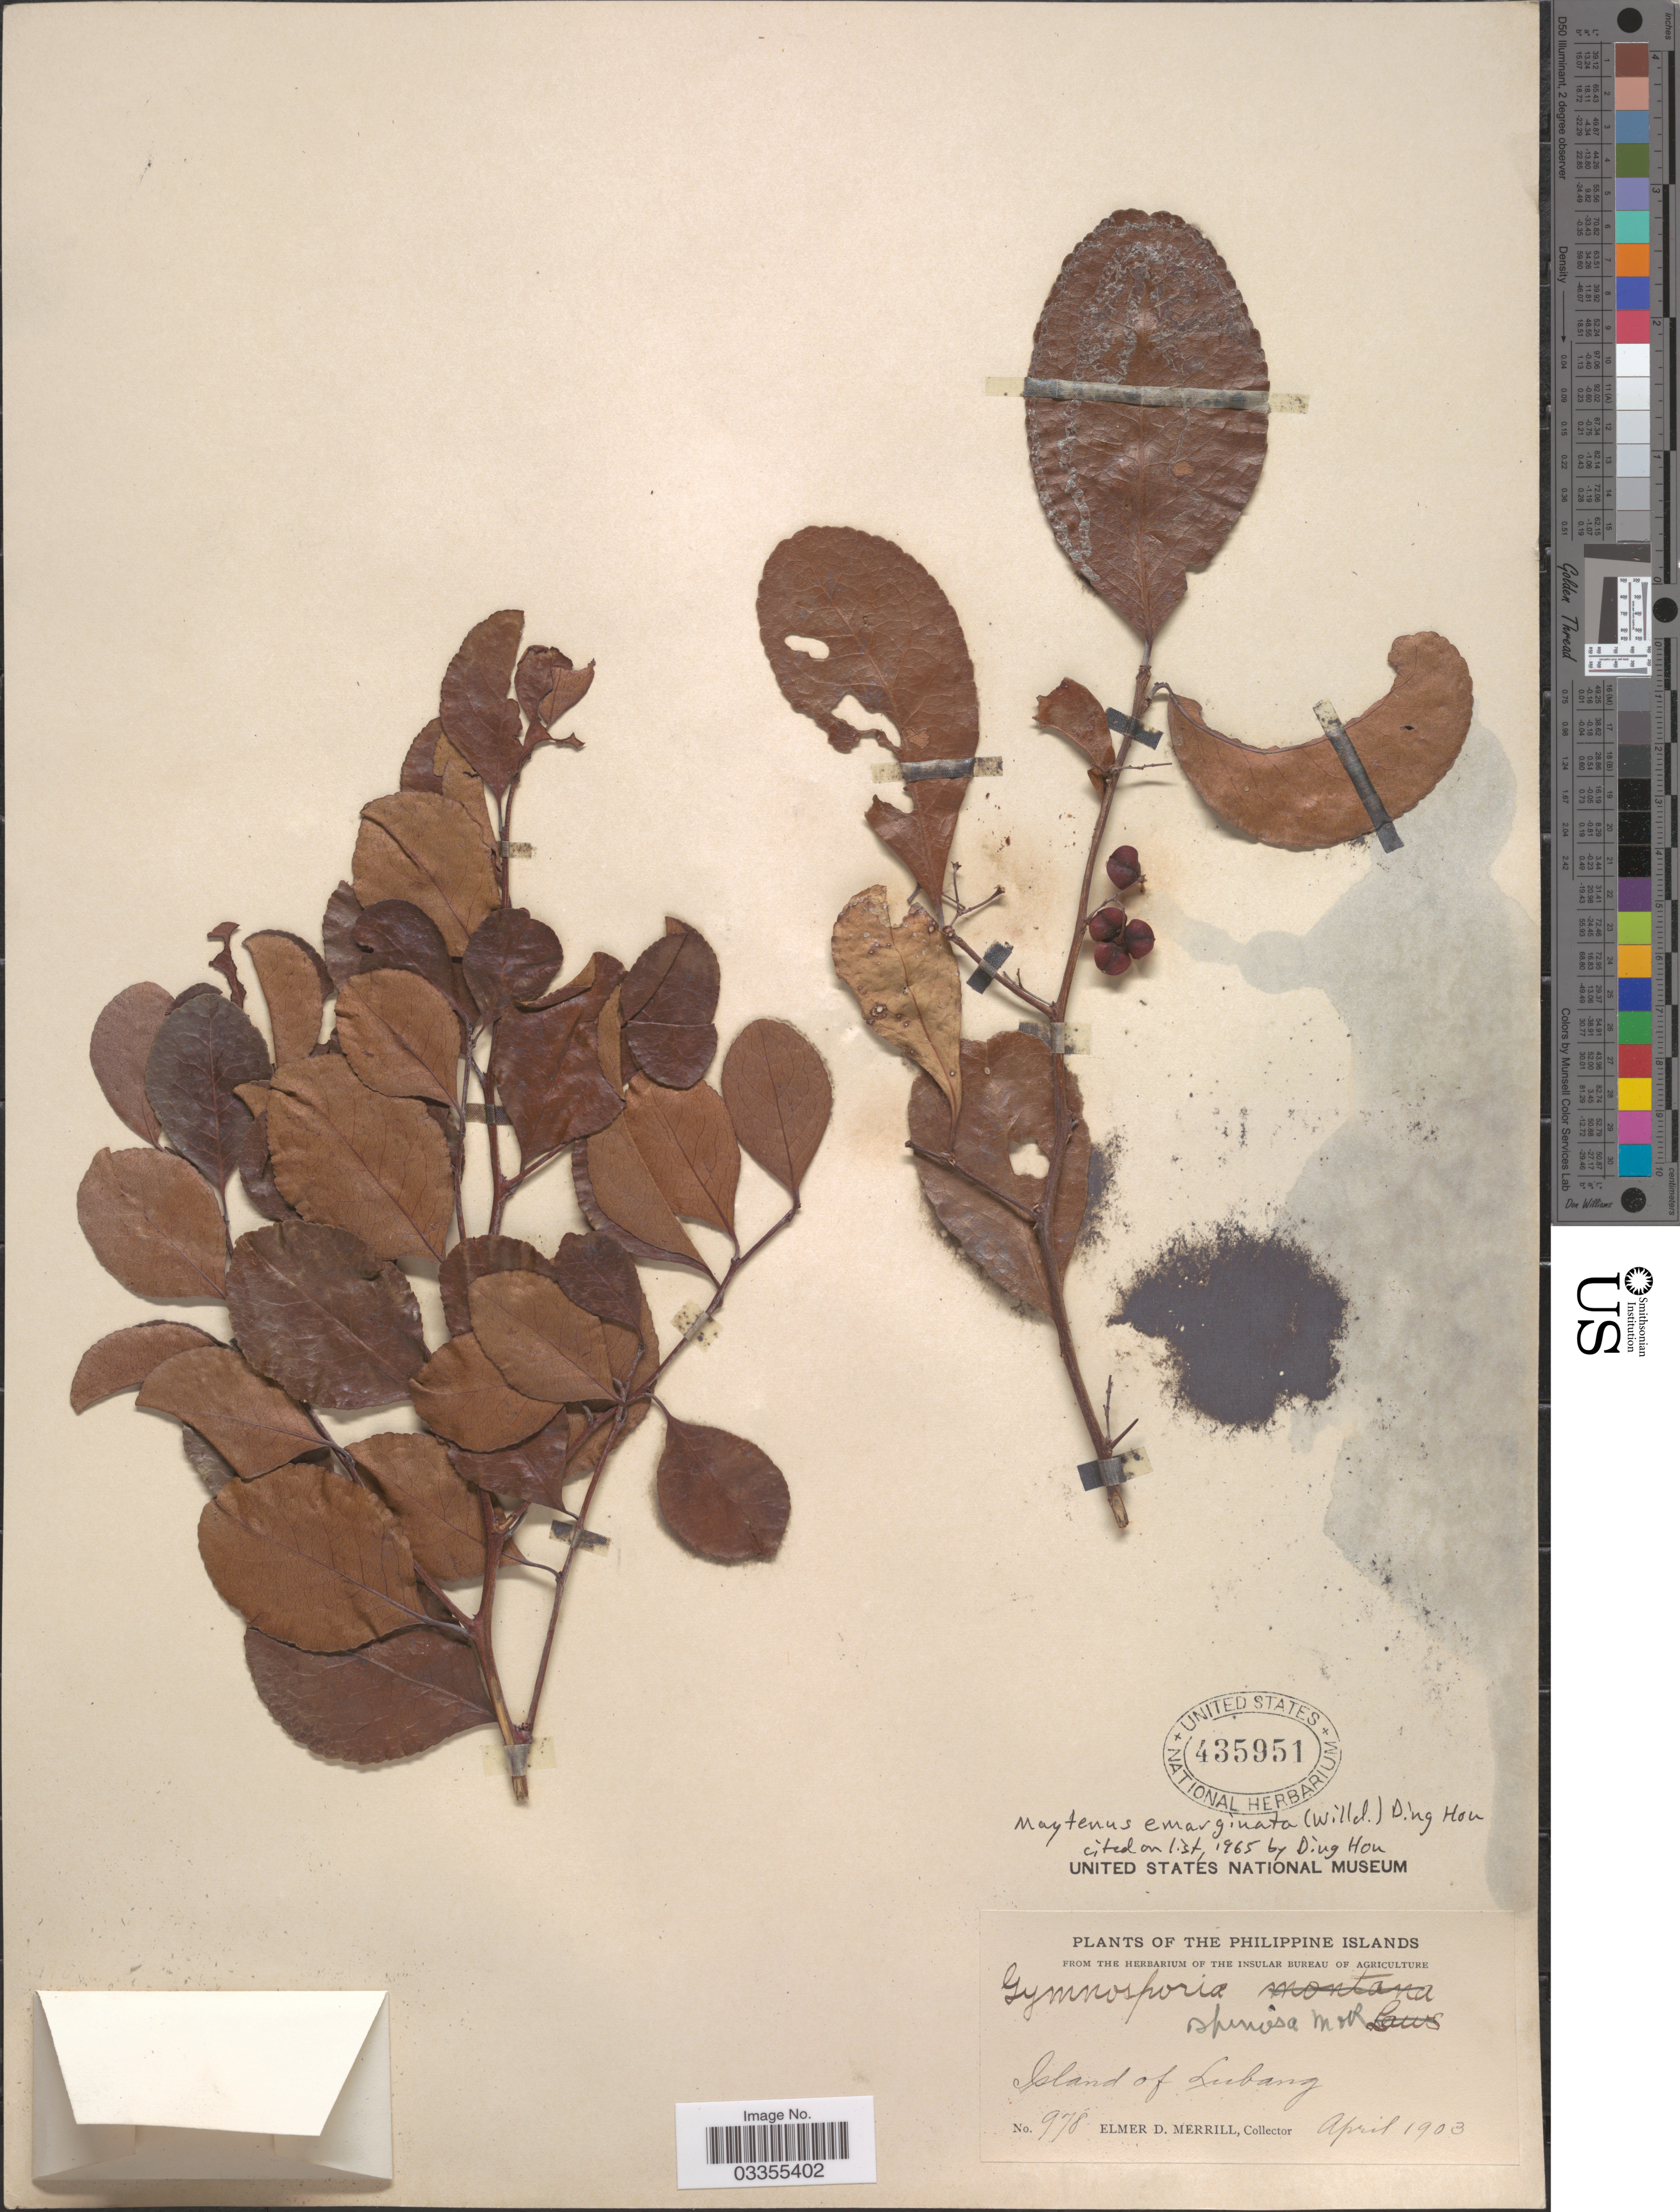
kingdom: Plantae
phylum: Tracheophyta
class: Magnoliopsida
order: Celastrales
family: Celastraceae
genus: Gymnosporia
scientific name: Gymnosporia spinosa var. spinosa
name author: (Blanco) Merr. & Rolfe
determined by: Strong, Mark T., (BOT), Smithsonian Institution - National Museum of Natural History (UNITED STATES)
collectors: E. D. Merrill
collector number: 978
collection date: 1903-04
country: Philippines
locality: Island of Lubang.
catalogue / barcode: US 435951